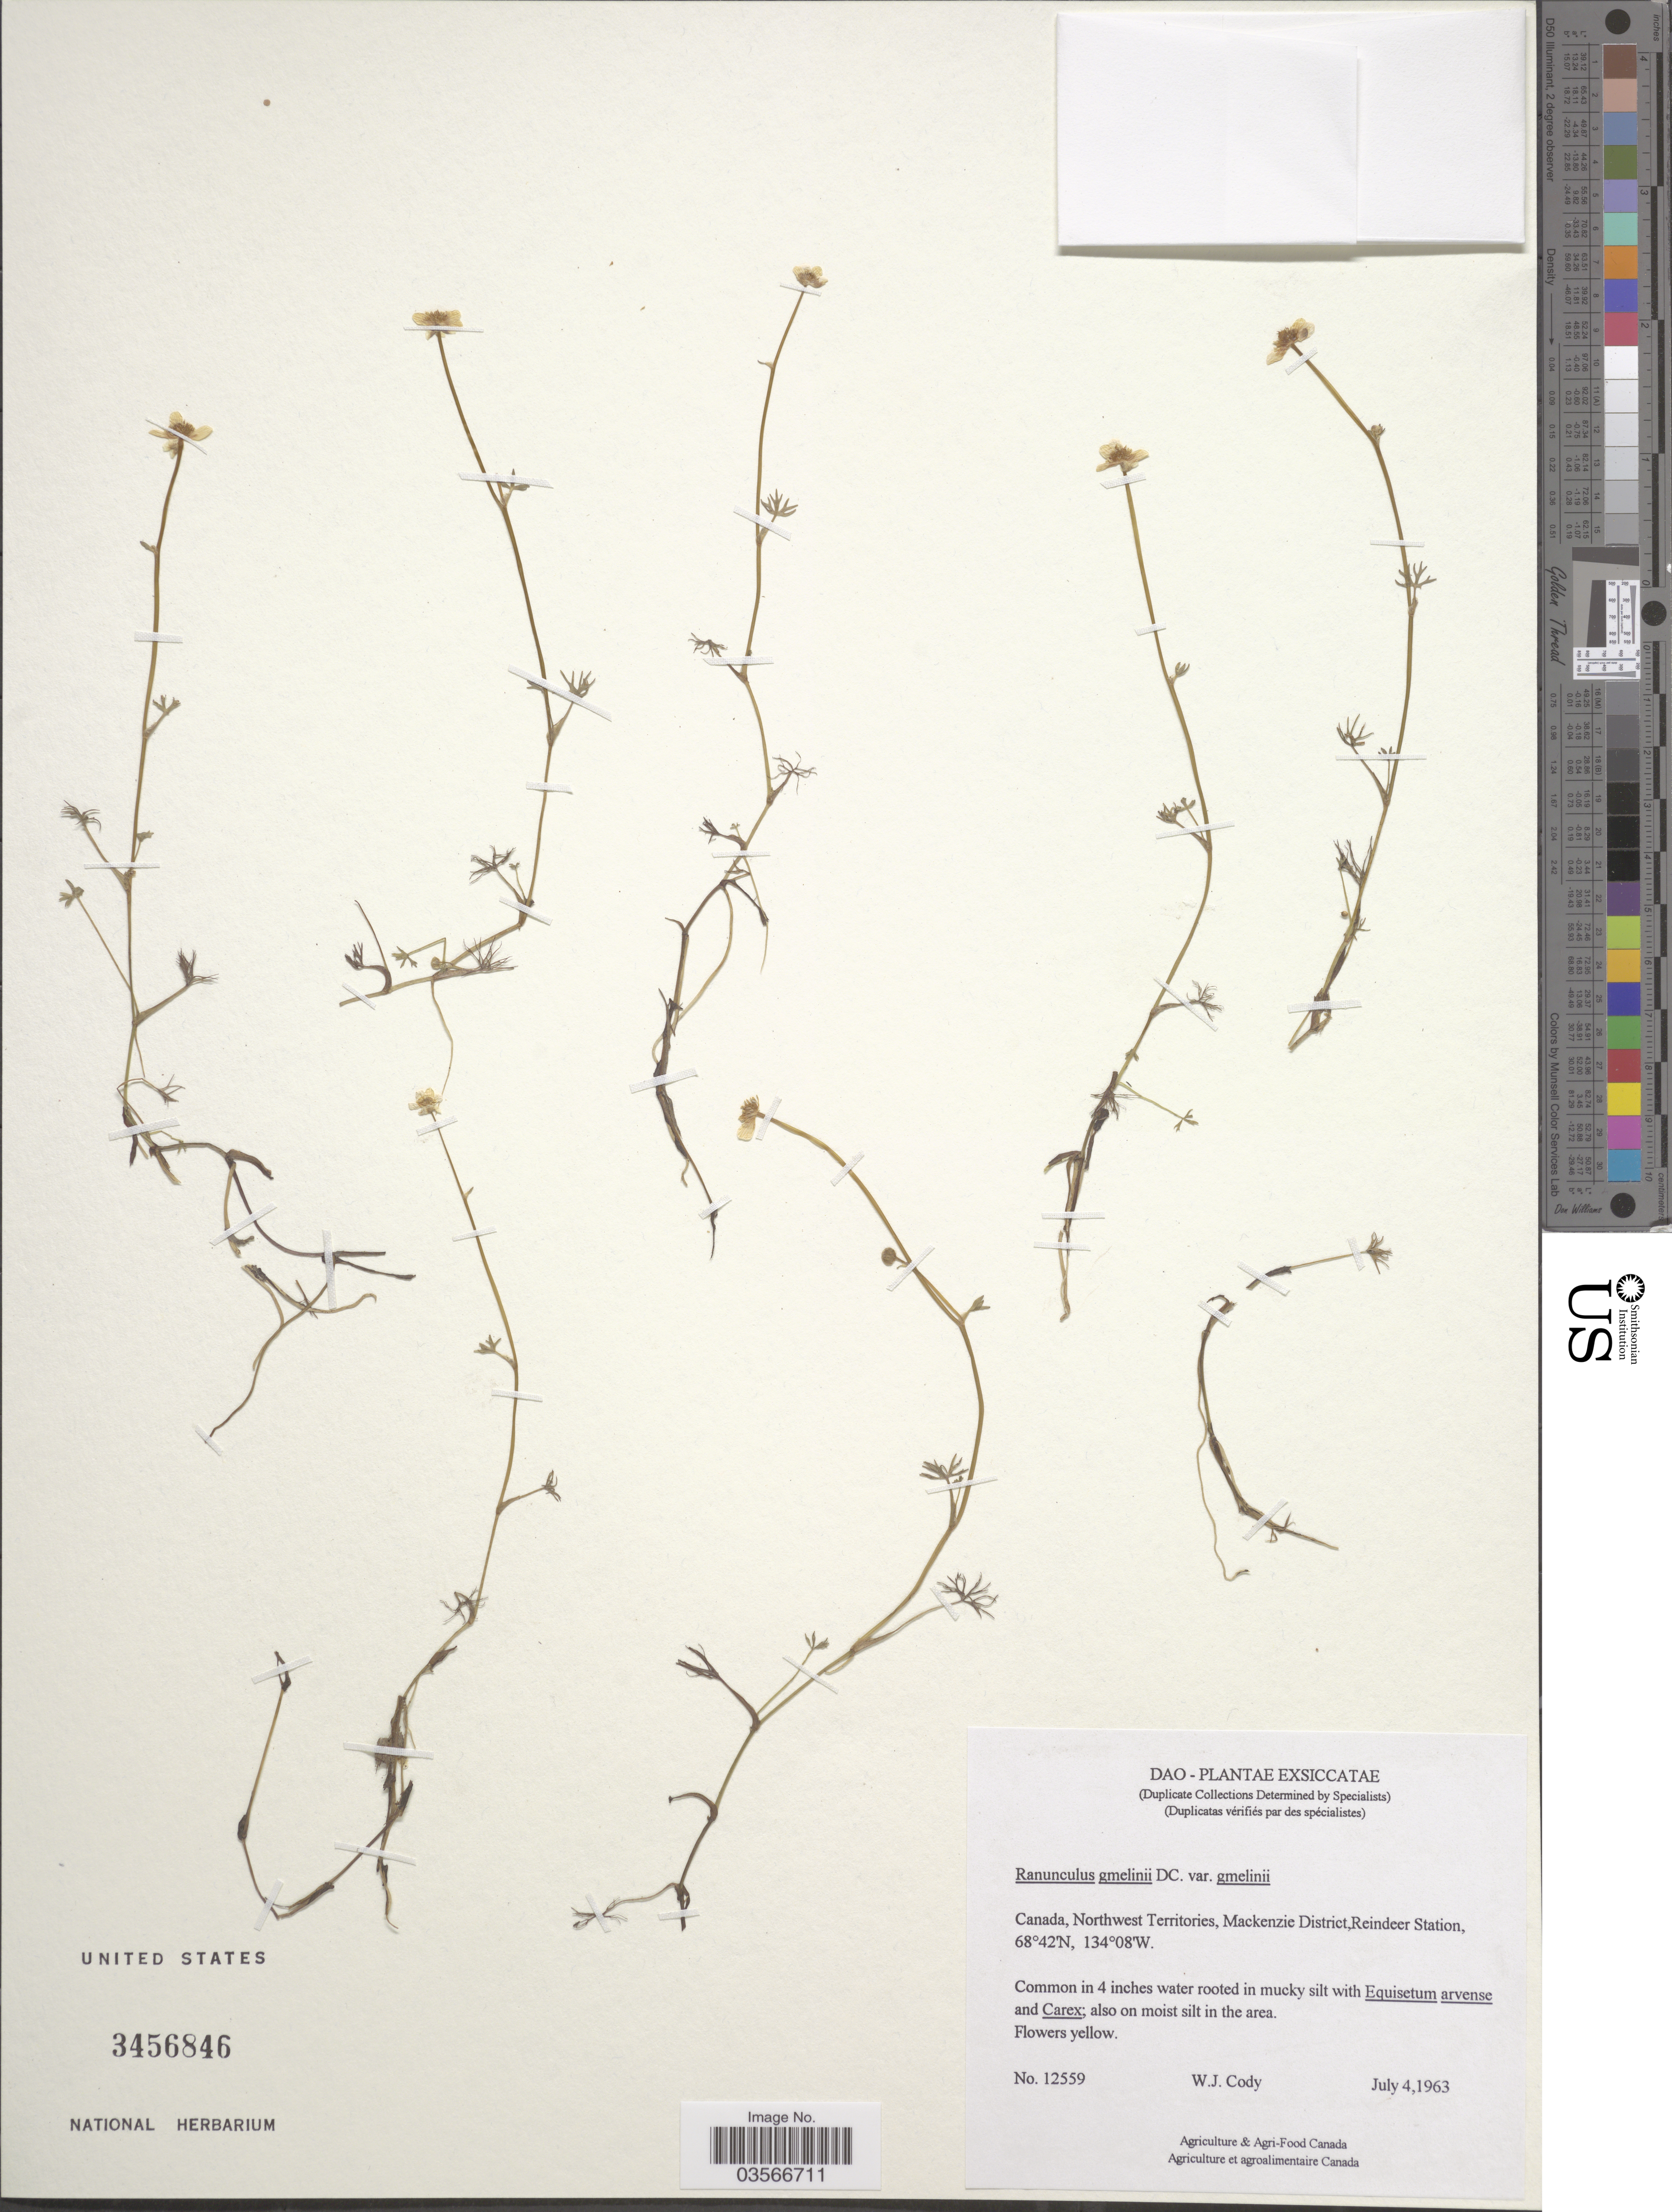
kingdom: Plantae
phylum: Tracheophyta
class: Magnoliopsida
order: Ranunculales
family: Ranunculaceae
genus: Ranunculus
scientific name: Ranunculus gmelinii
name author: DC.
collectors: W. Cody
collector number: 12559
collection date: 1963-07-04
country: Canada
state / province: Northwest Territories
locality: Dao. Mackenzie District, Reindeer Station.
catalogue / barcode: US 3456846